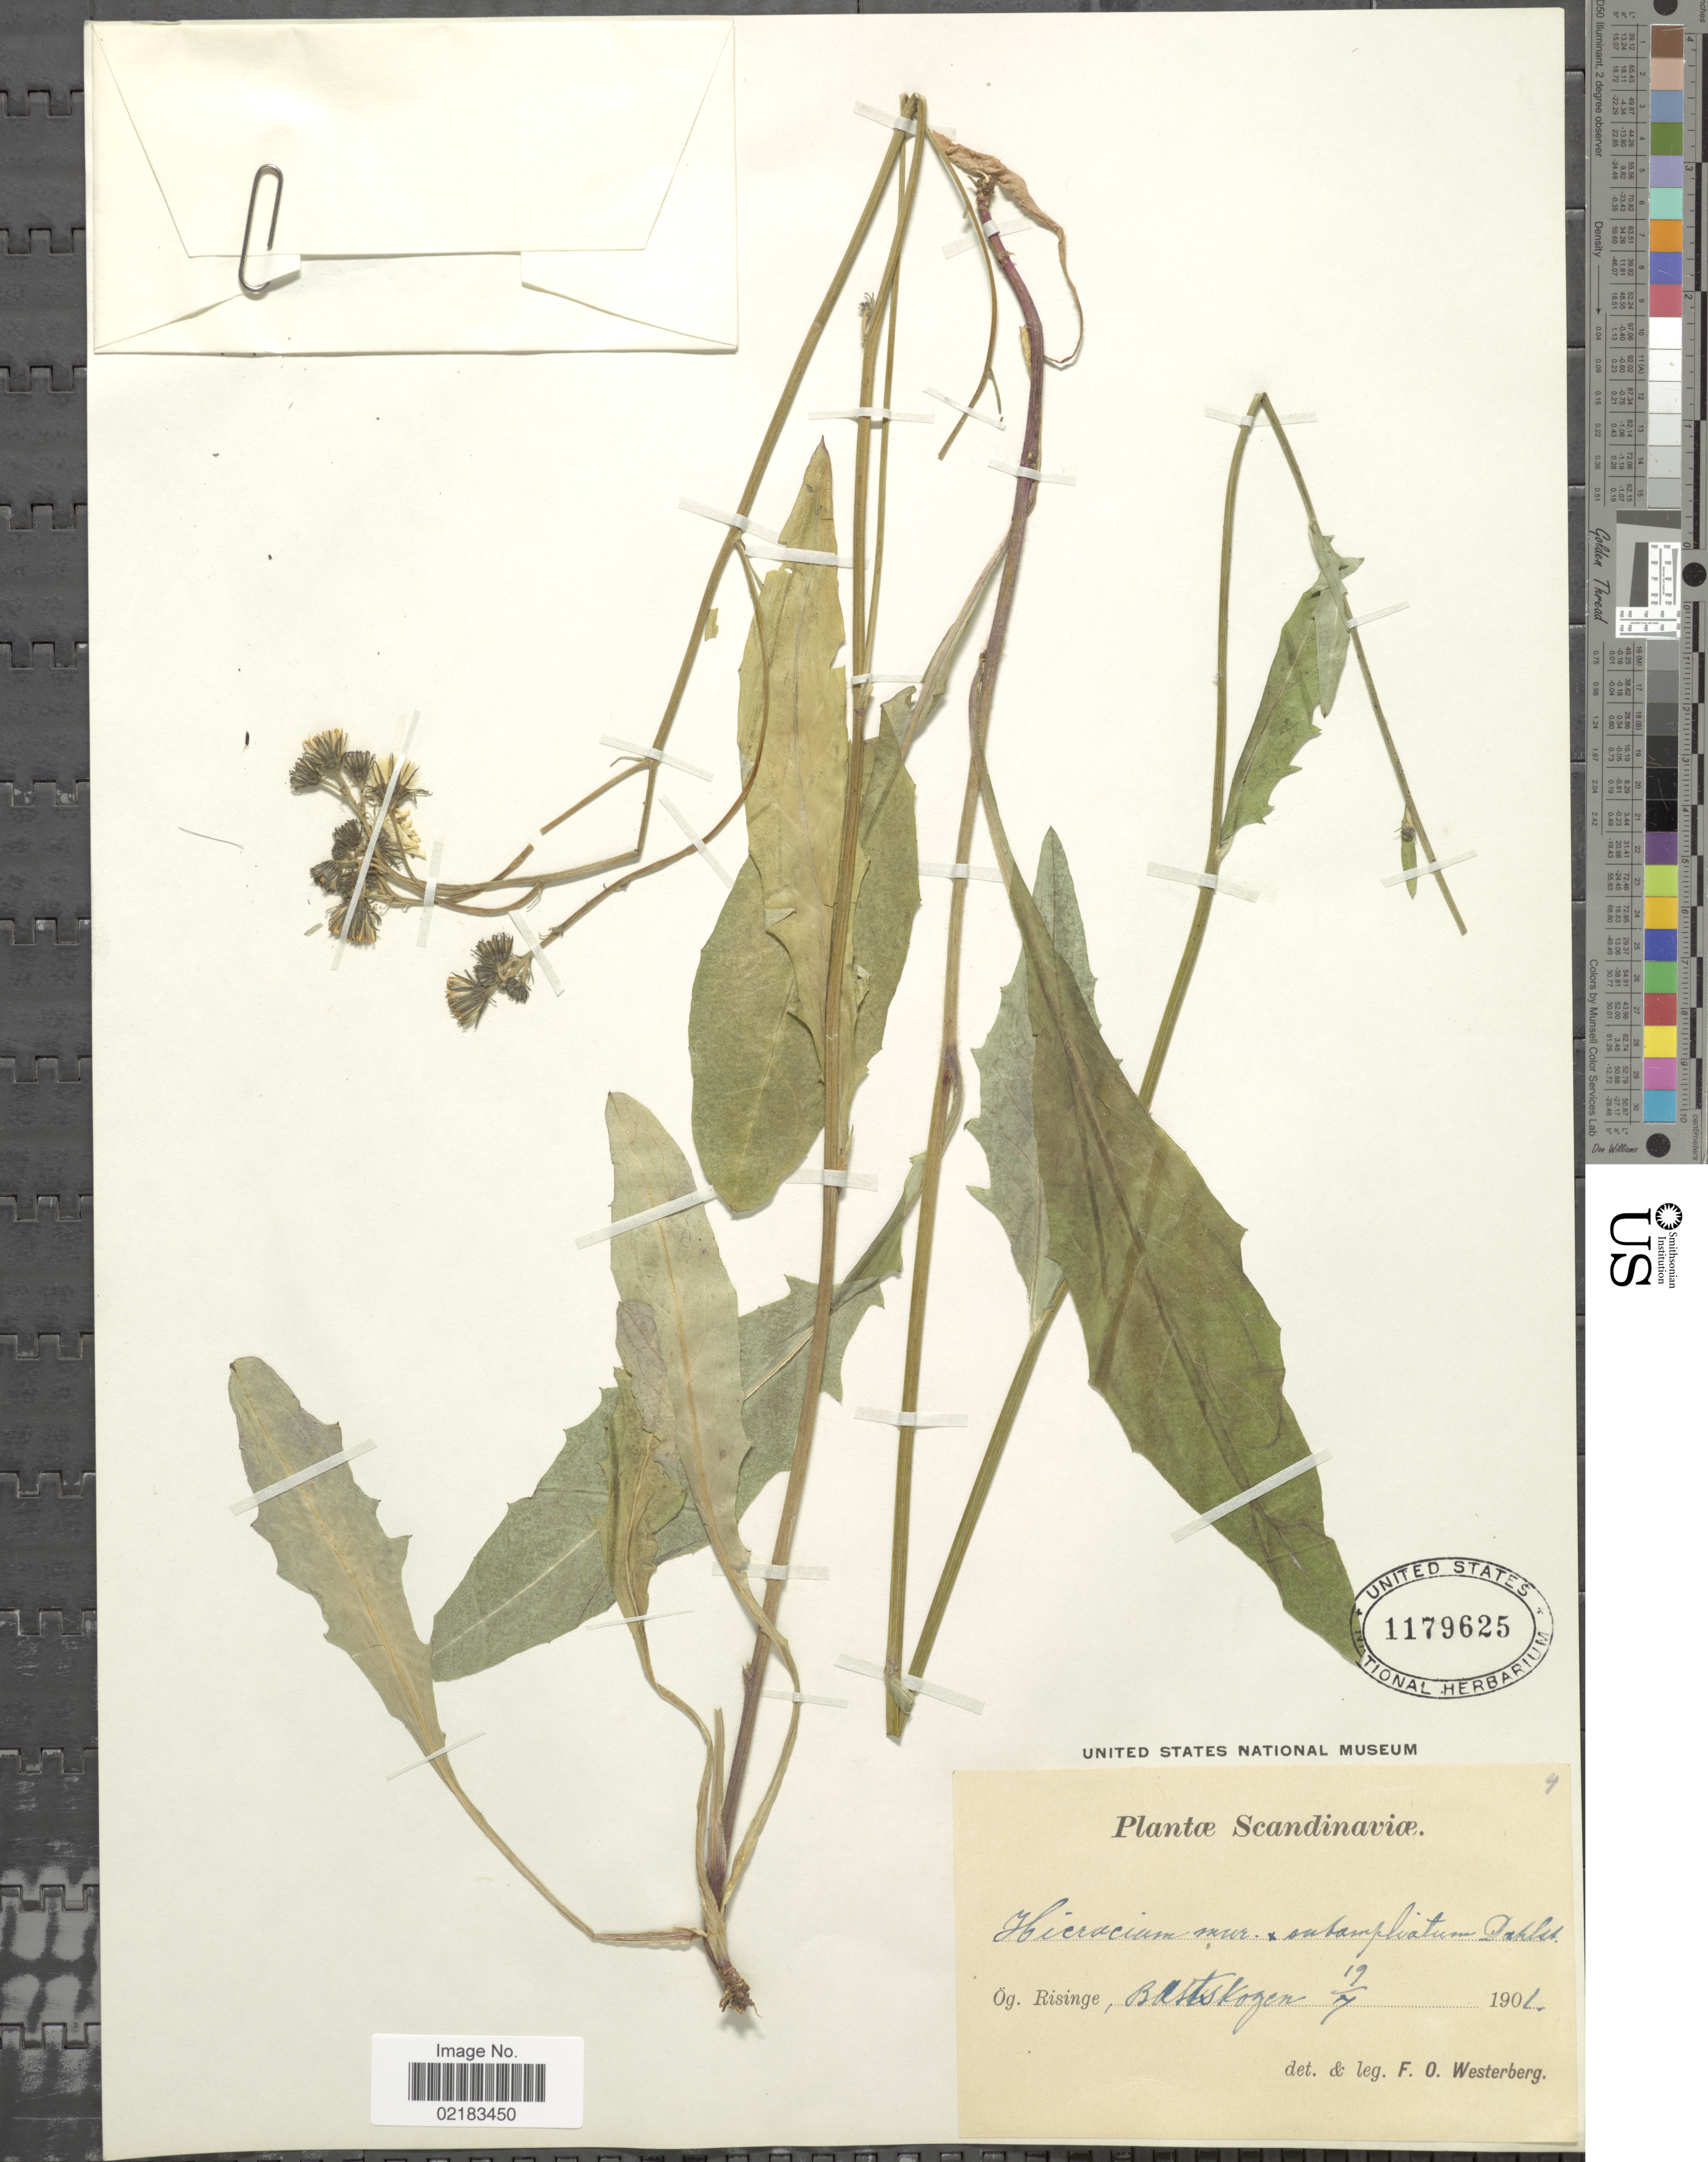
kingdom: Plantae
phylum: Tracheophyta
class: Magnoliopsida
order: Asterales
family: Asteraceae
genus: Hieracium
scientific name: Hieracium murorum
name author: L.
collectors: F. Westerberg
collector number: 4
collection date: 1901-07-19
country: Sweden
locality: Scandinaviae, Ög. Risinge, batskogen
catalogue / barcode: US 1179625